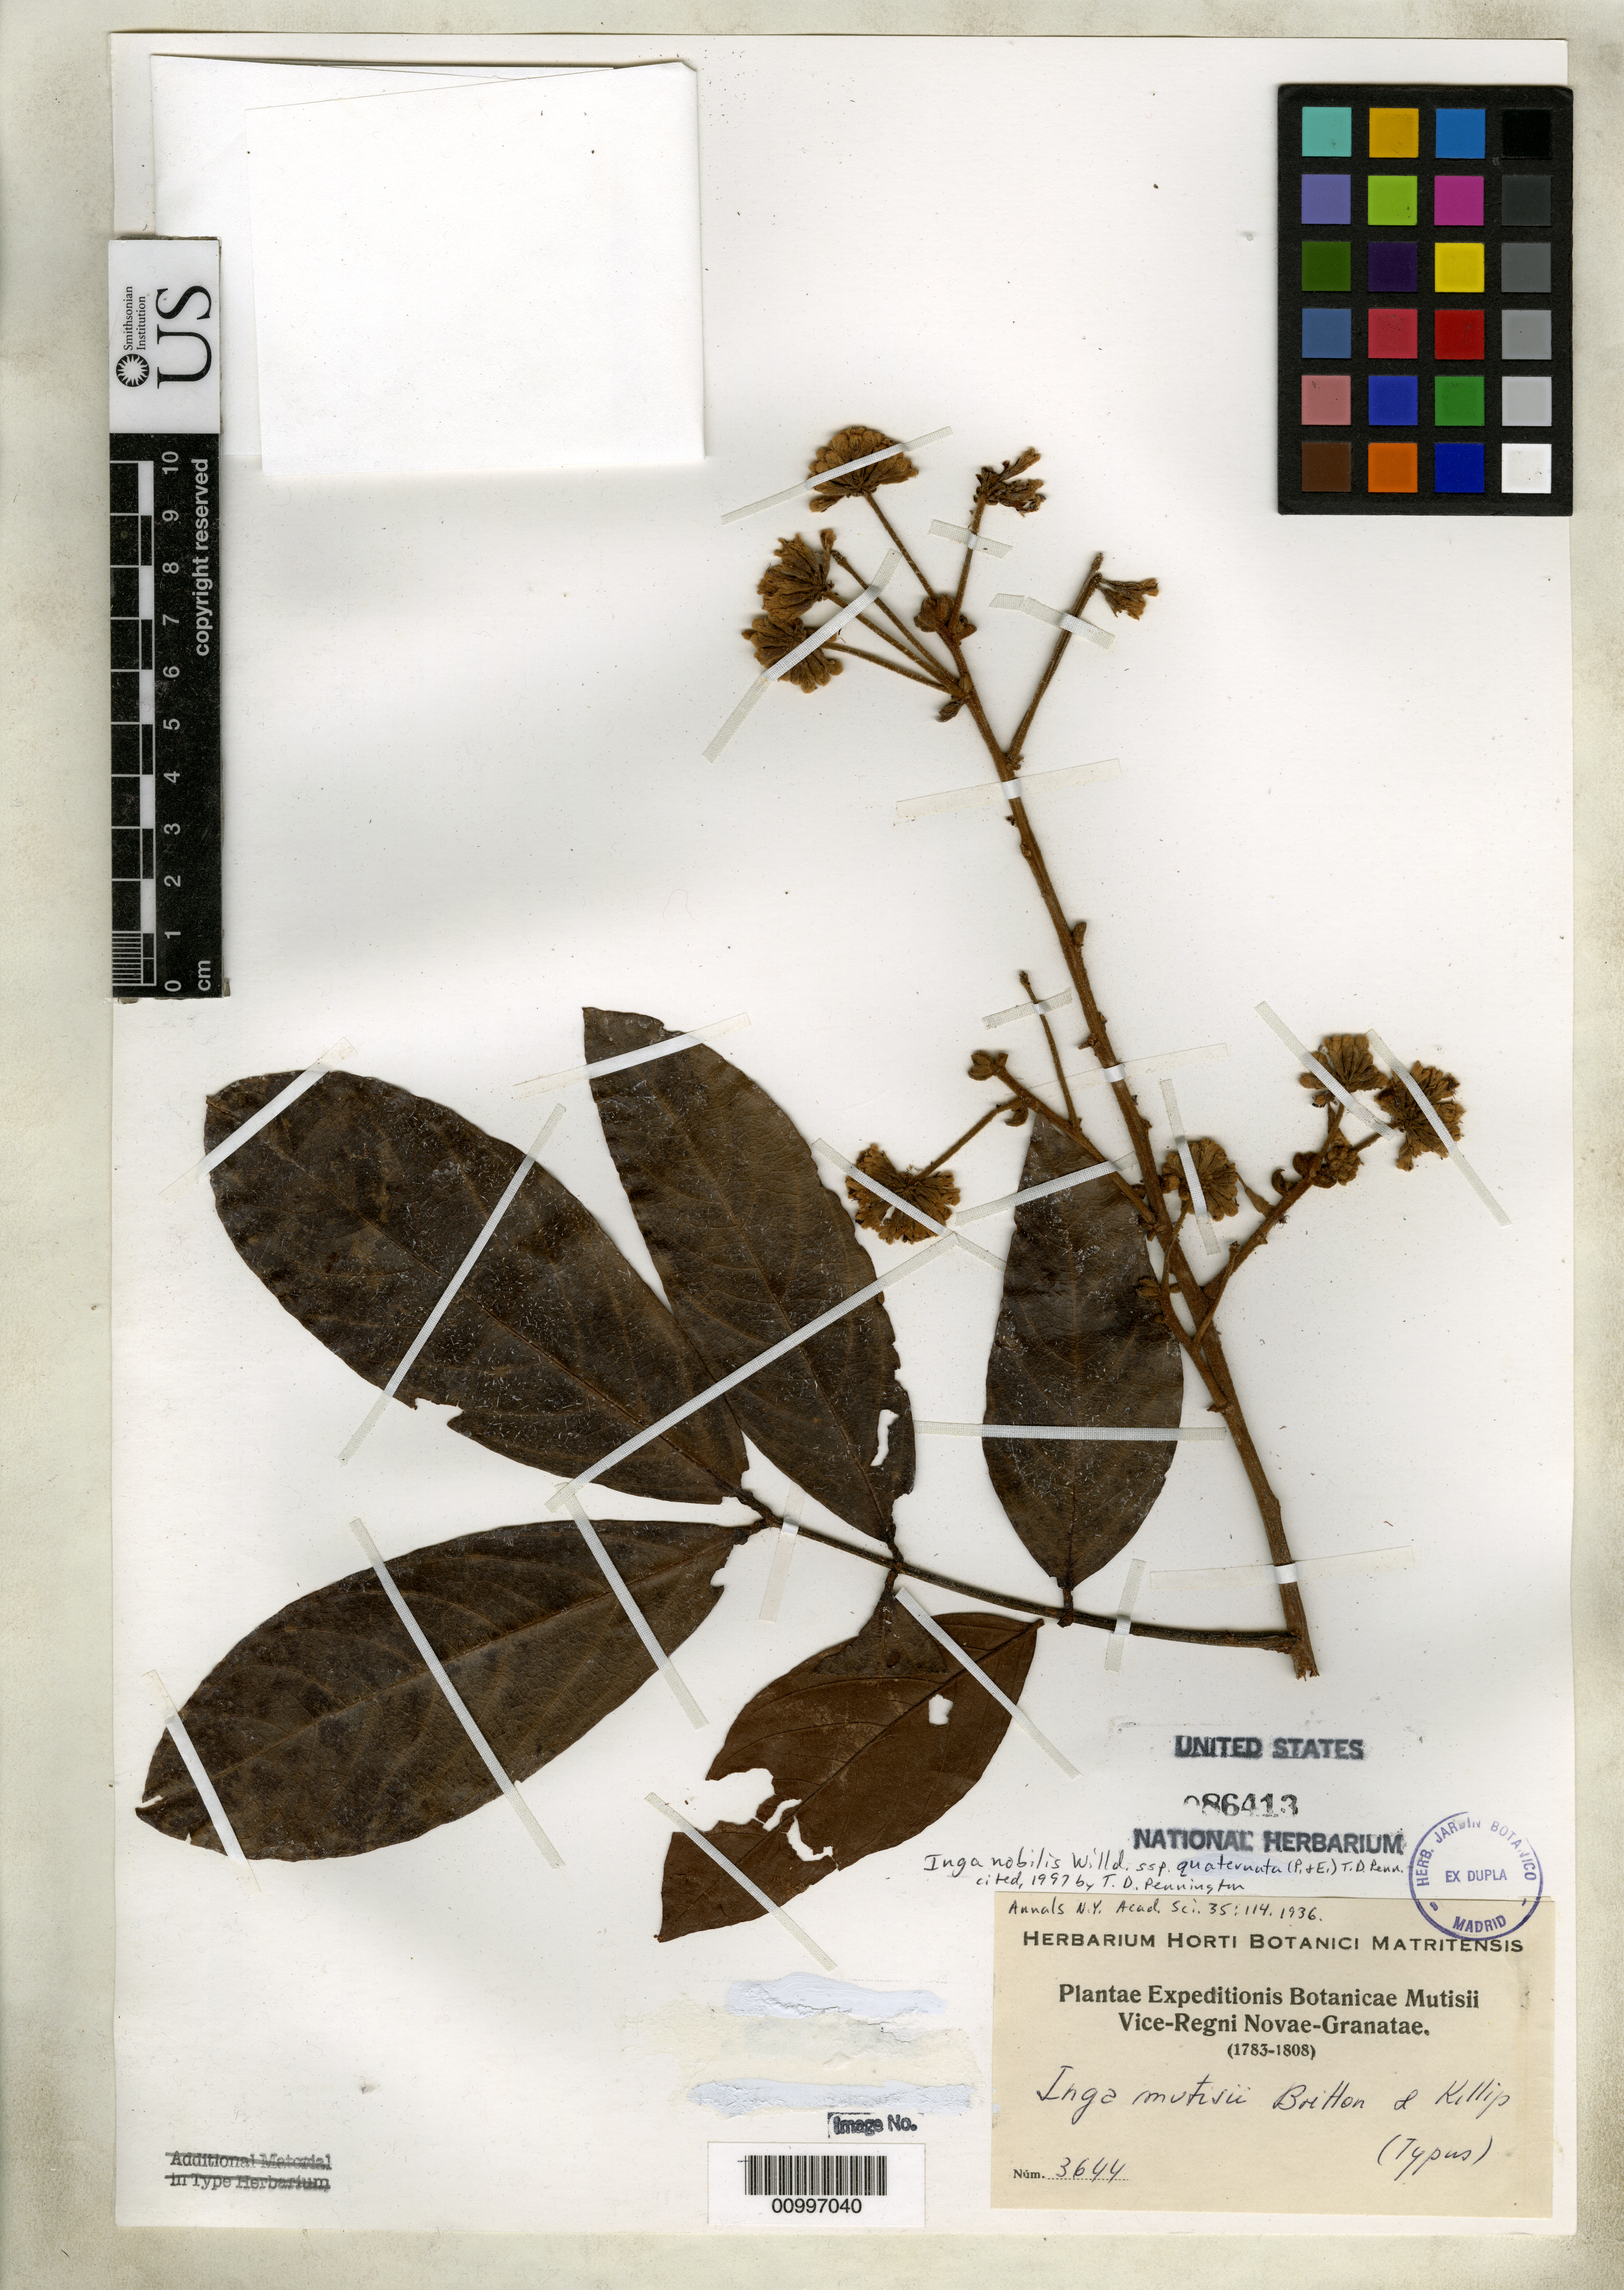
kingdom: Plantae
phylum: Tracheophyta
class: Magnoliopsida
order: Fabales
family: Fabaceae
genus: Inga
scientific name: Inga mutisii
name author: Britton & Killip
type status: Isotype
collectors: J. C. B. Mutis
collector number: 3644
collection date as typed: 1783-1808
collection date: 1783/1808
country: Colombia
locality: Plantae Expeditionis Botanicae Mutisii Vice-Regni Novae-Granatae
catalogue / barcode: US 986413